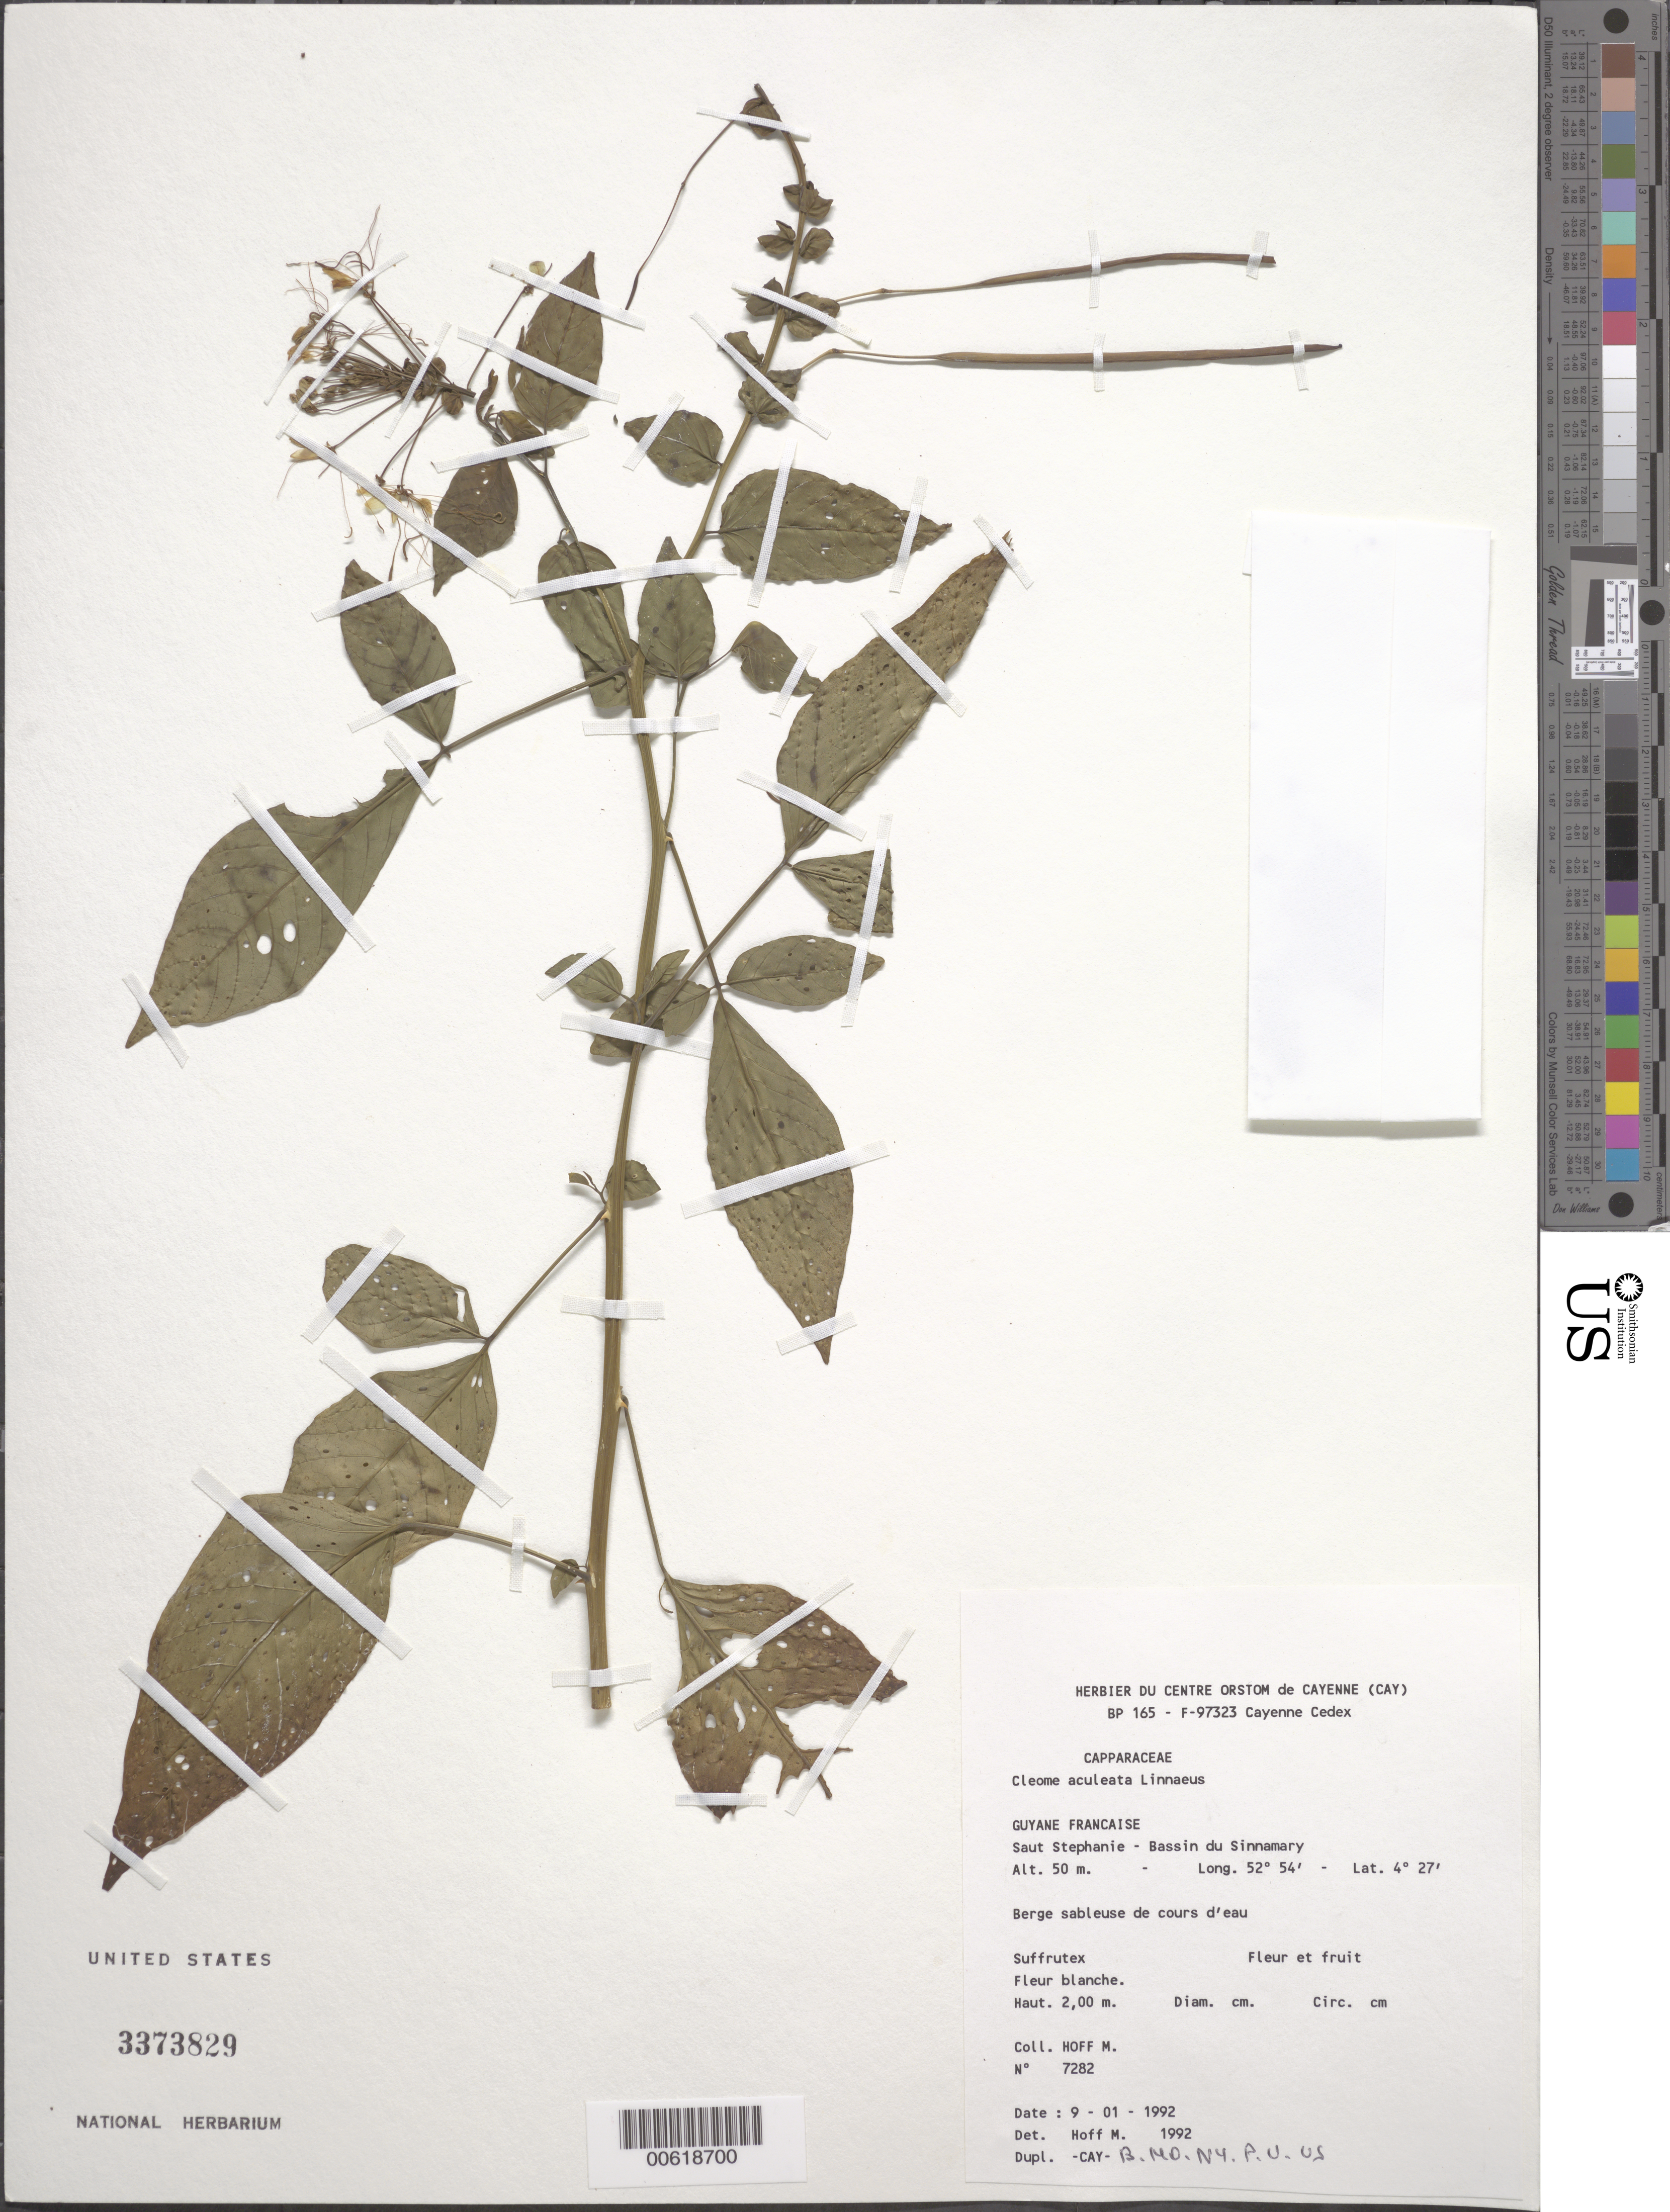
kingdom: Plantae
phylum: Tracheophyta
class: Magnoliopsida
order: Brassicales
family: Cleomaceae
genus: Tarenaya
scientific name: Tarenaya sp.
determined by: Strong, Mark T., (BOT), Smithsonian Institution - National Museum of Natural History (UNITED STATES)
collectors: M. Hoff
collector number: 7282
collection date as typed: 9-Jan-92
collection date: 1992-01-09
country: French Guiana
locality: Saut Stéphanie, Bassin du Sinnamary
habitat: Berge sableuse de cours d'eau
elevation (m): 50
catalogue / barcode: US 3373829